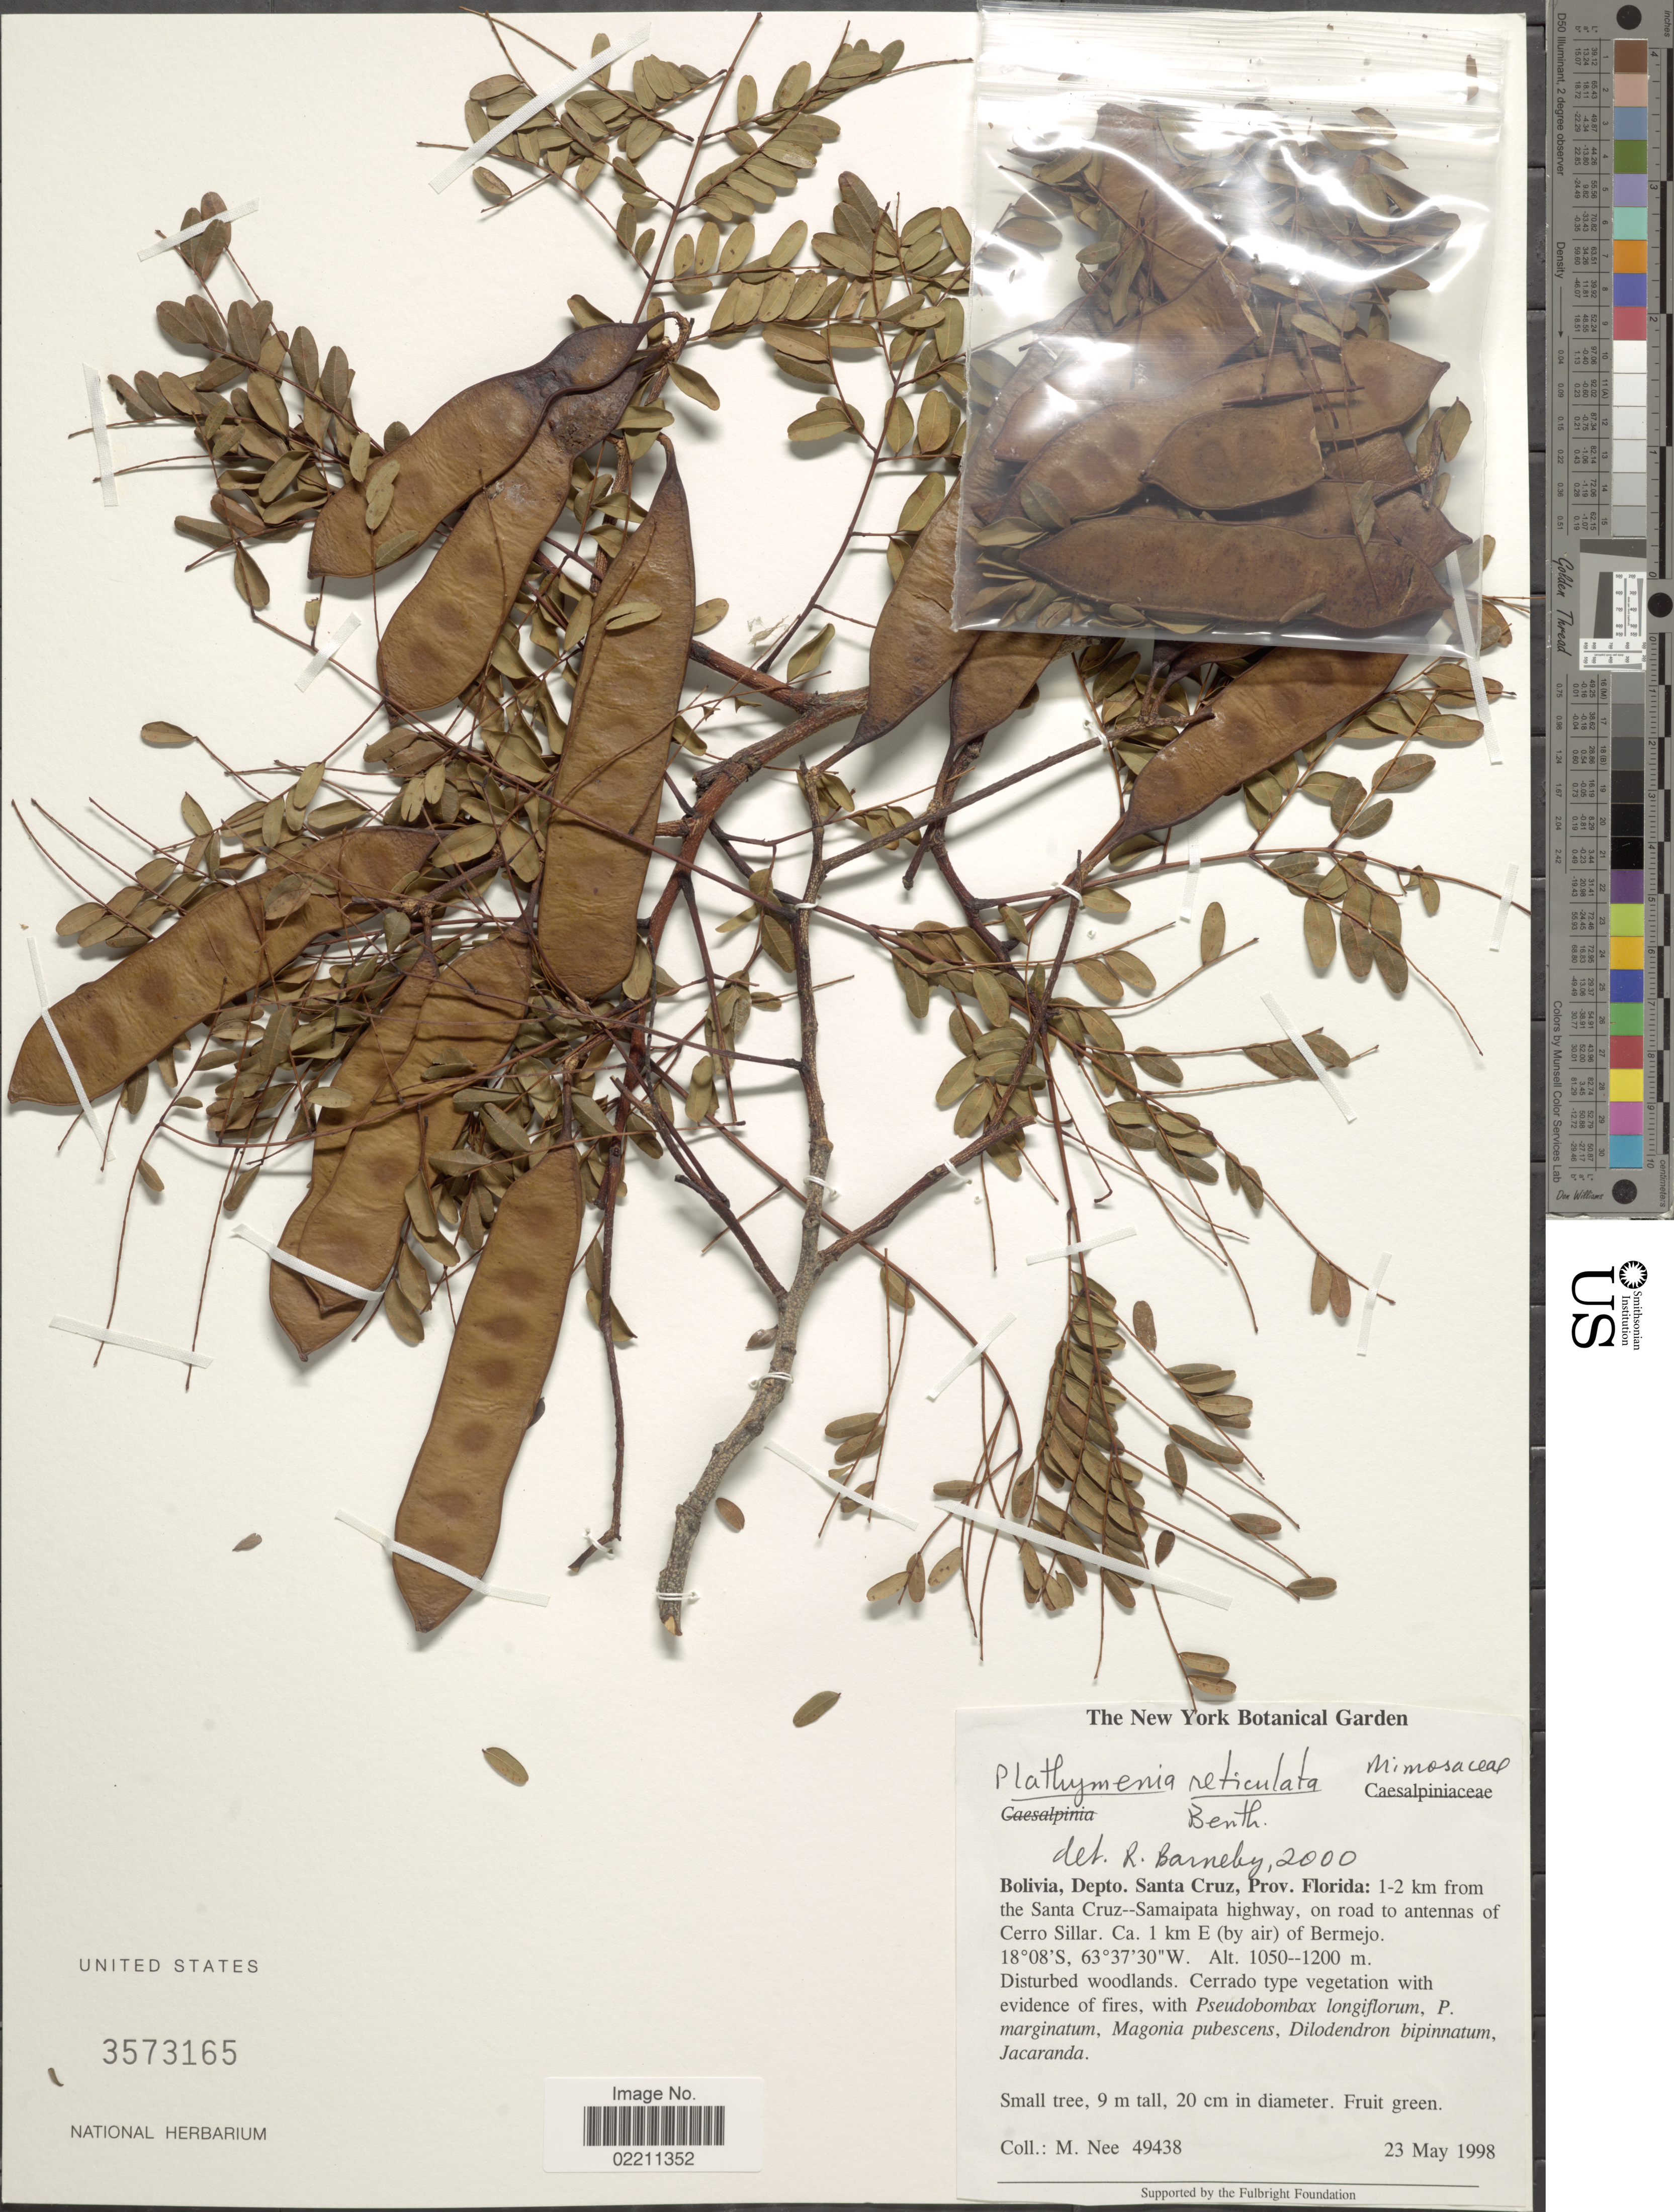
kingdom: Plantae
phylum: Tracheophyta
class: Magnoliopsida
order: Fabales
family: Fabaceae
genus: Plathymenia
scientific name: Plathymenia reticulata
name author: Benth.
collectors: M. Nee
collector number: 49438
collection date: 1998-05-23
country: Bolivia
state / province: Santa Cruz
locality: Bolivia, Depto. Santa Cruz, Prov. Florida: 1-2 km from the santa Cruz--Samaipata highway, on road to antennas of Cerro Sillar. Ca. 1 km E (by air) of Bermejo.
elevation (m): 1050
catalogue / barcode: US 3573165